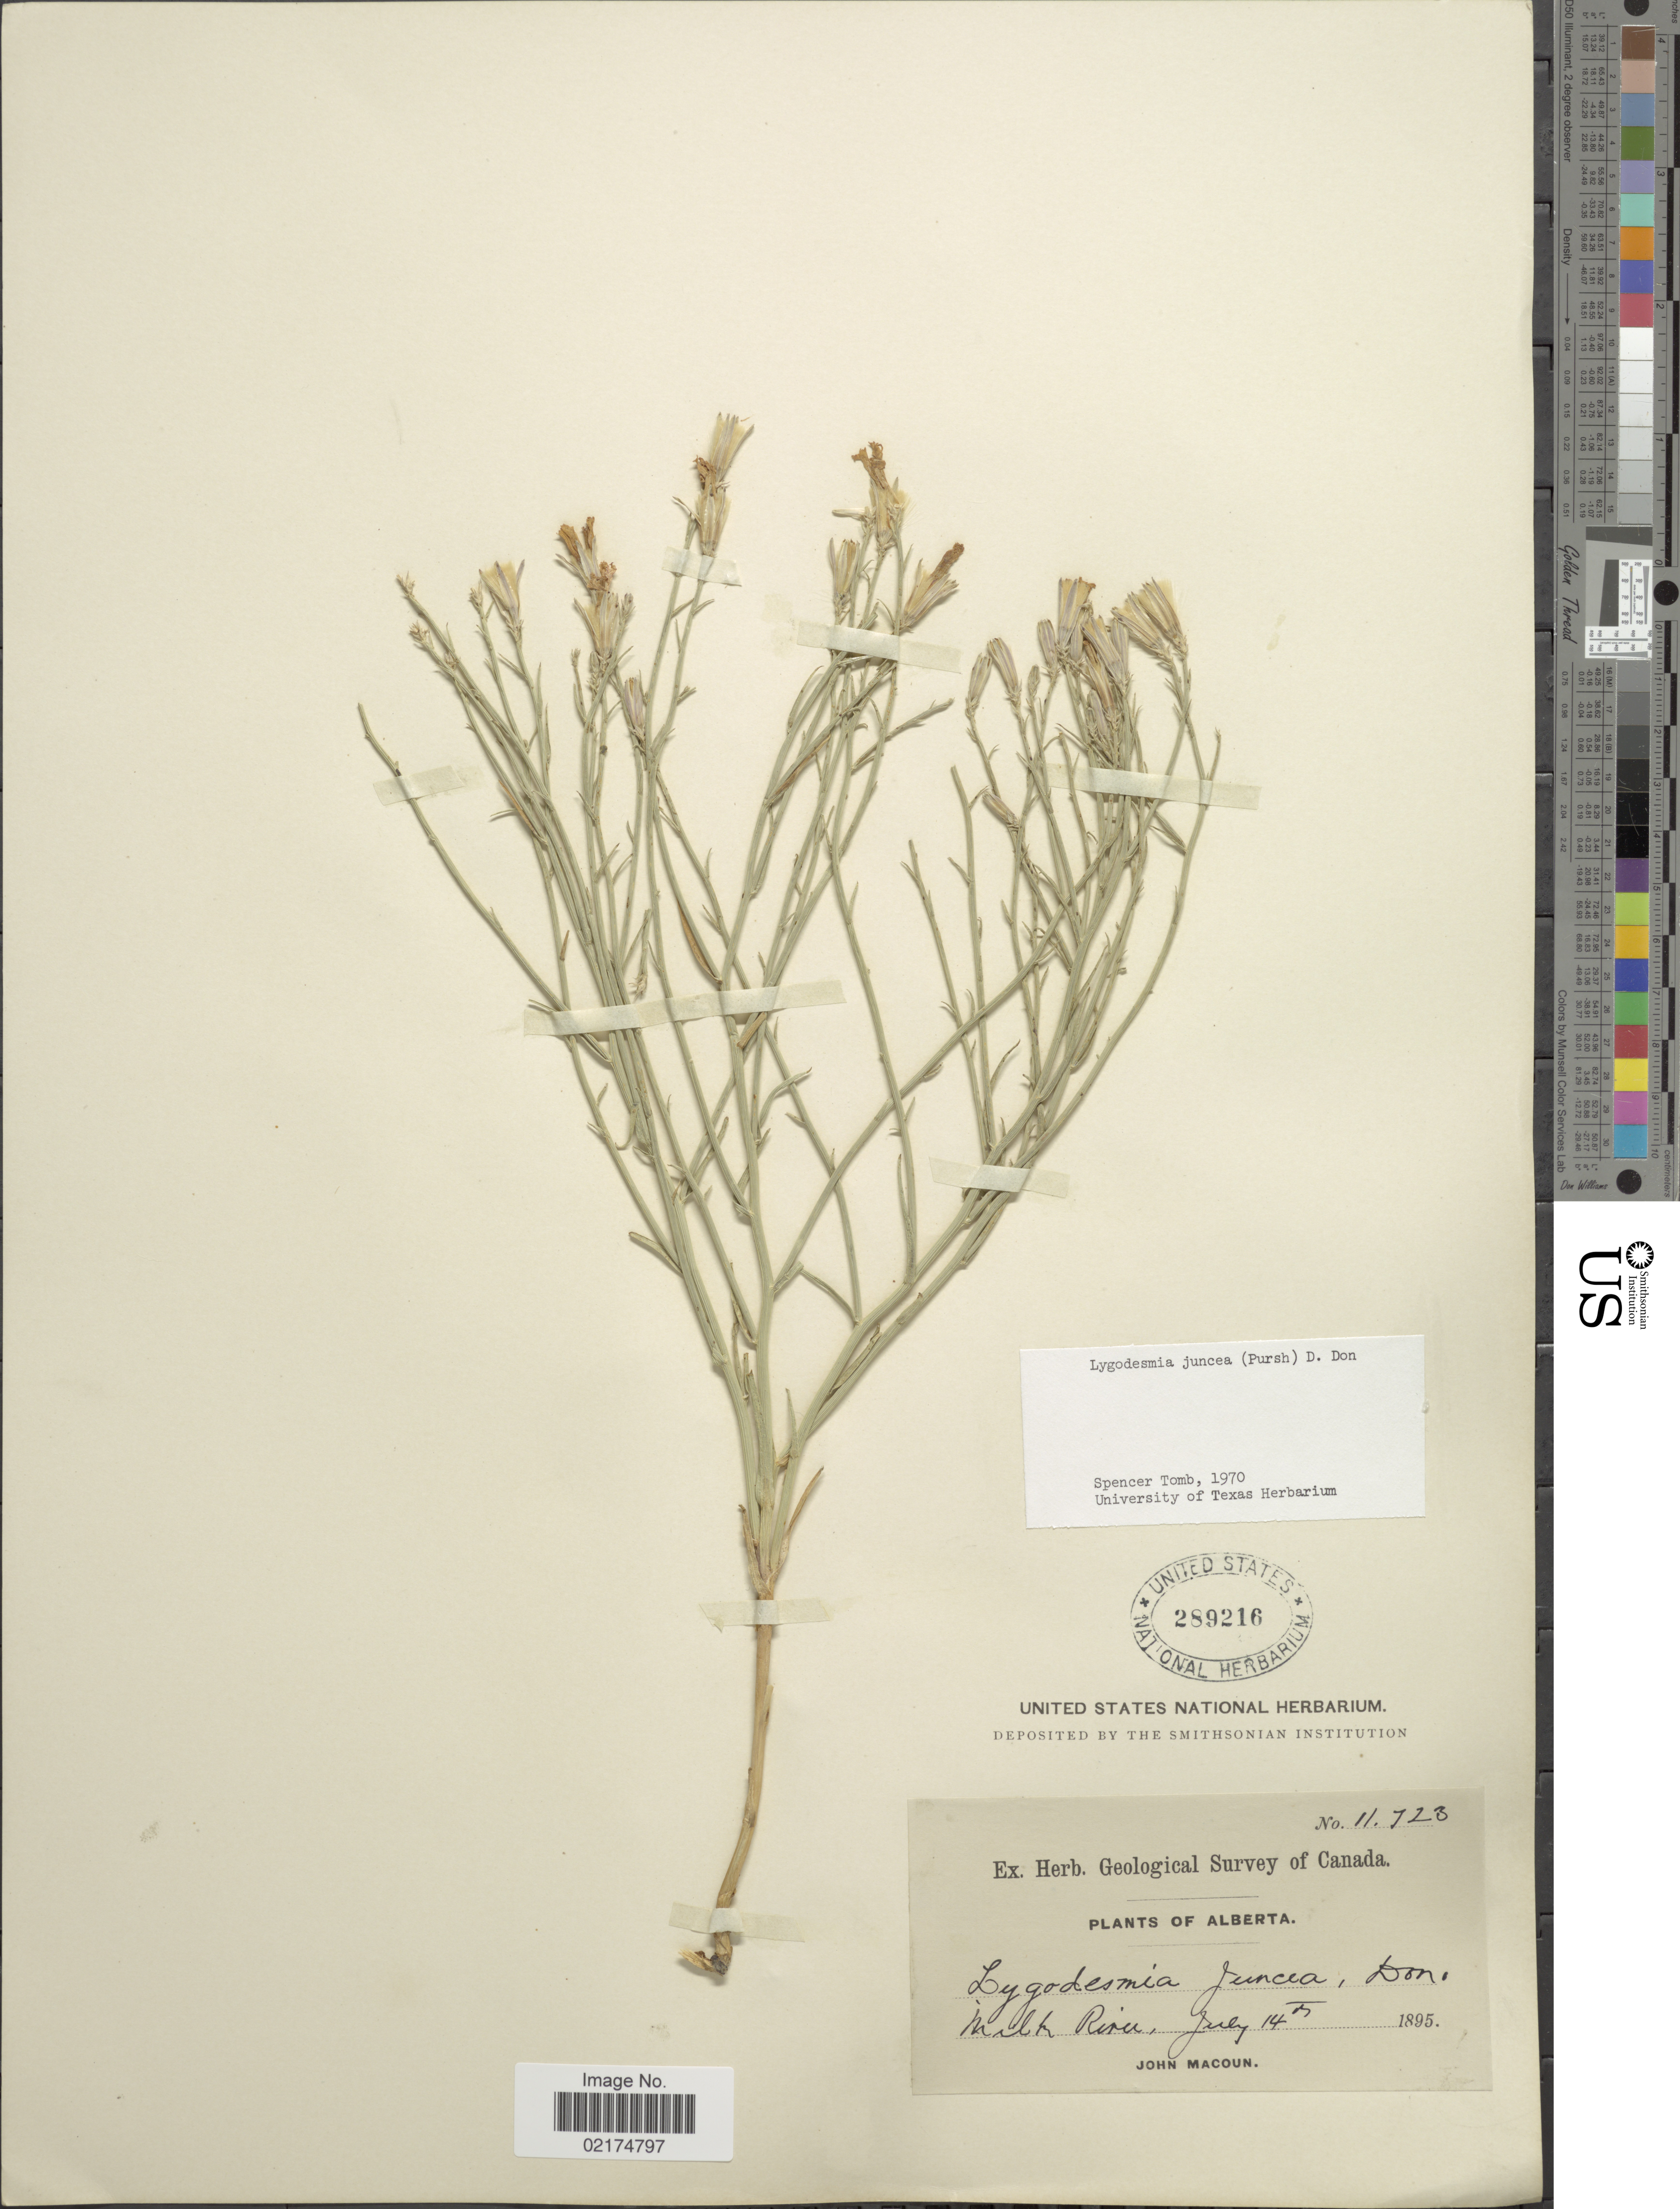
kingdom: Plantae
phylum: Tracheophyta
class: Magnoliopsida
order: Asterales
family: Asteraceae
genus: Lygodesmia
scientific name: Lygodesmia juncea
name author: D. Don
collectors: J. Macoun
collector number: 11723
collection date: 1895-07-14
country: Canada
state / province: Alberta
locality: Mike River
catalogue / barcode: US 289216